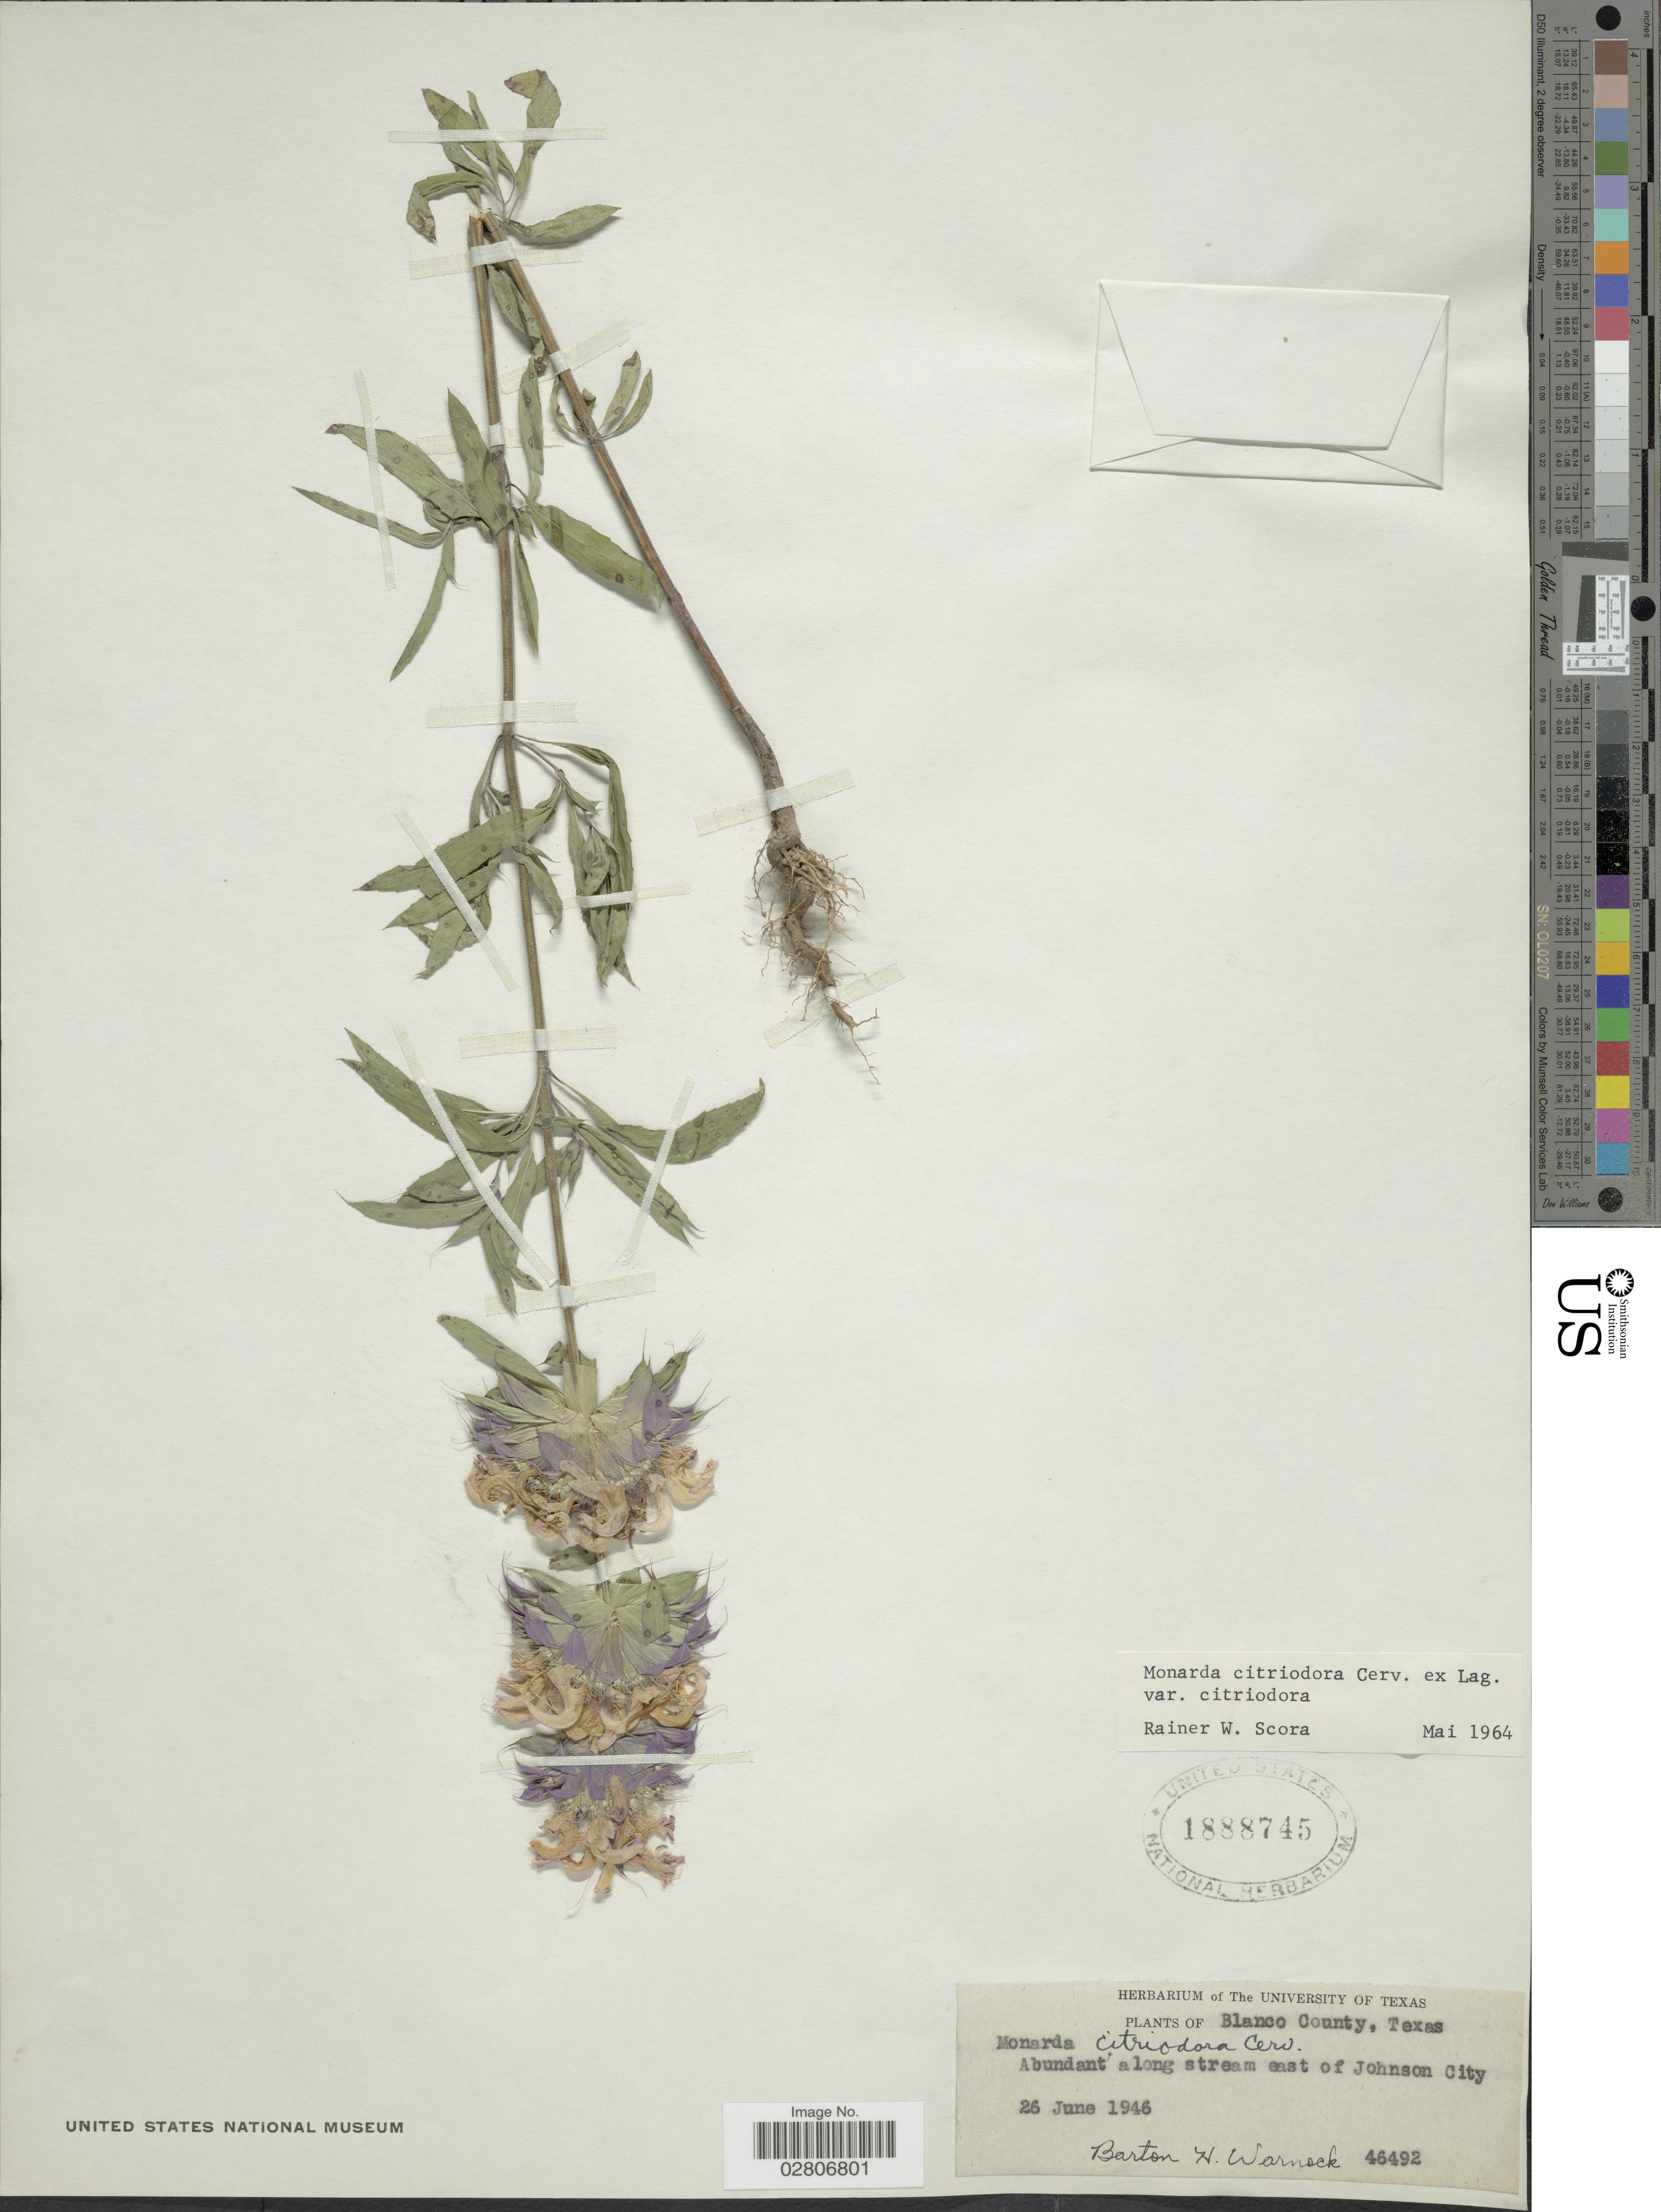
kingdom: Plantae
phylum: Tracheophyta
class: Magnoliopsida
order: Lamiales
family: Lamiaceae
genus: Monarda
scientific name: Monarda citriodora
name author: Cerv. ex Lag.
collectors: B. H. Warnock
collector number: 46492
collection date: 1946-06-26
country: United States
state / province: Texas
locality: Blanco County. Abundant along stream east of Johnson City.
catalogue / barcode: US 1888745